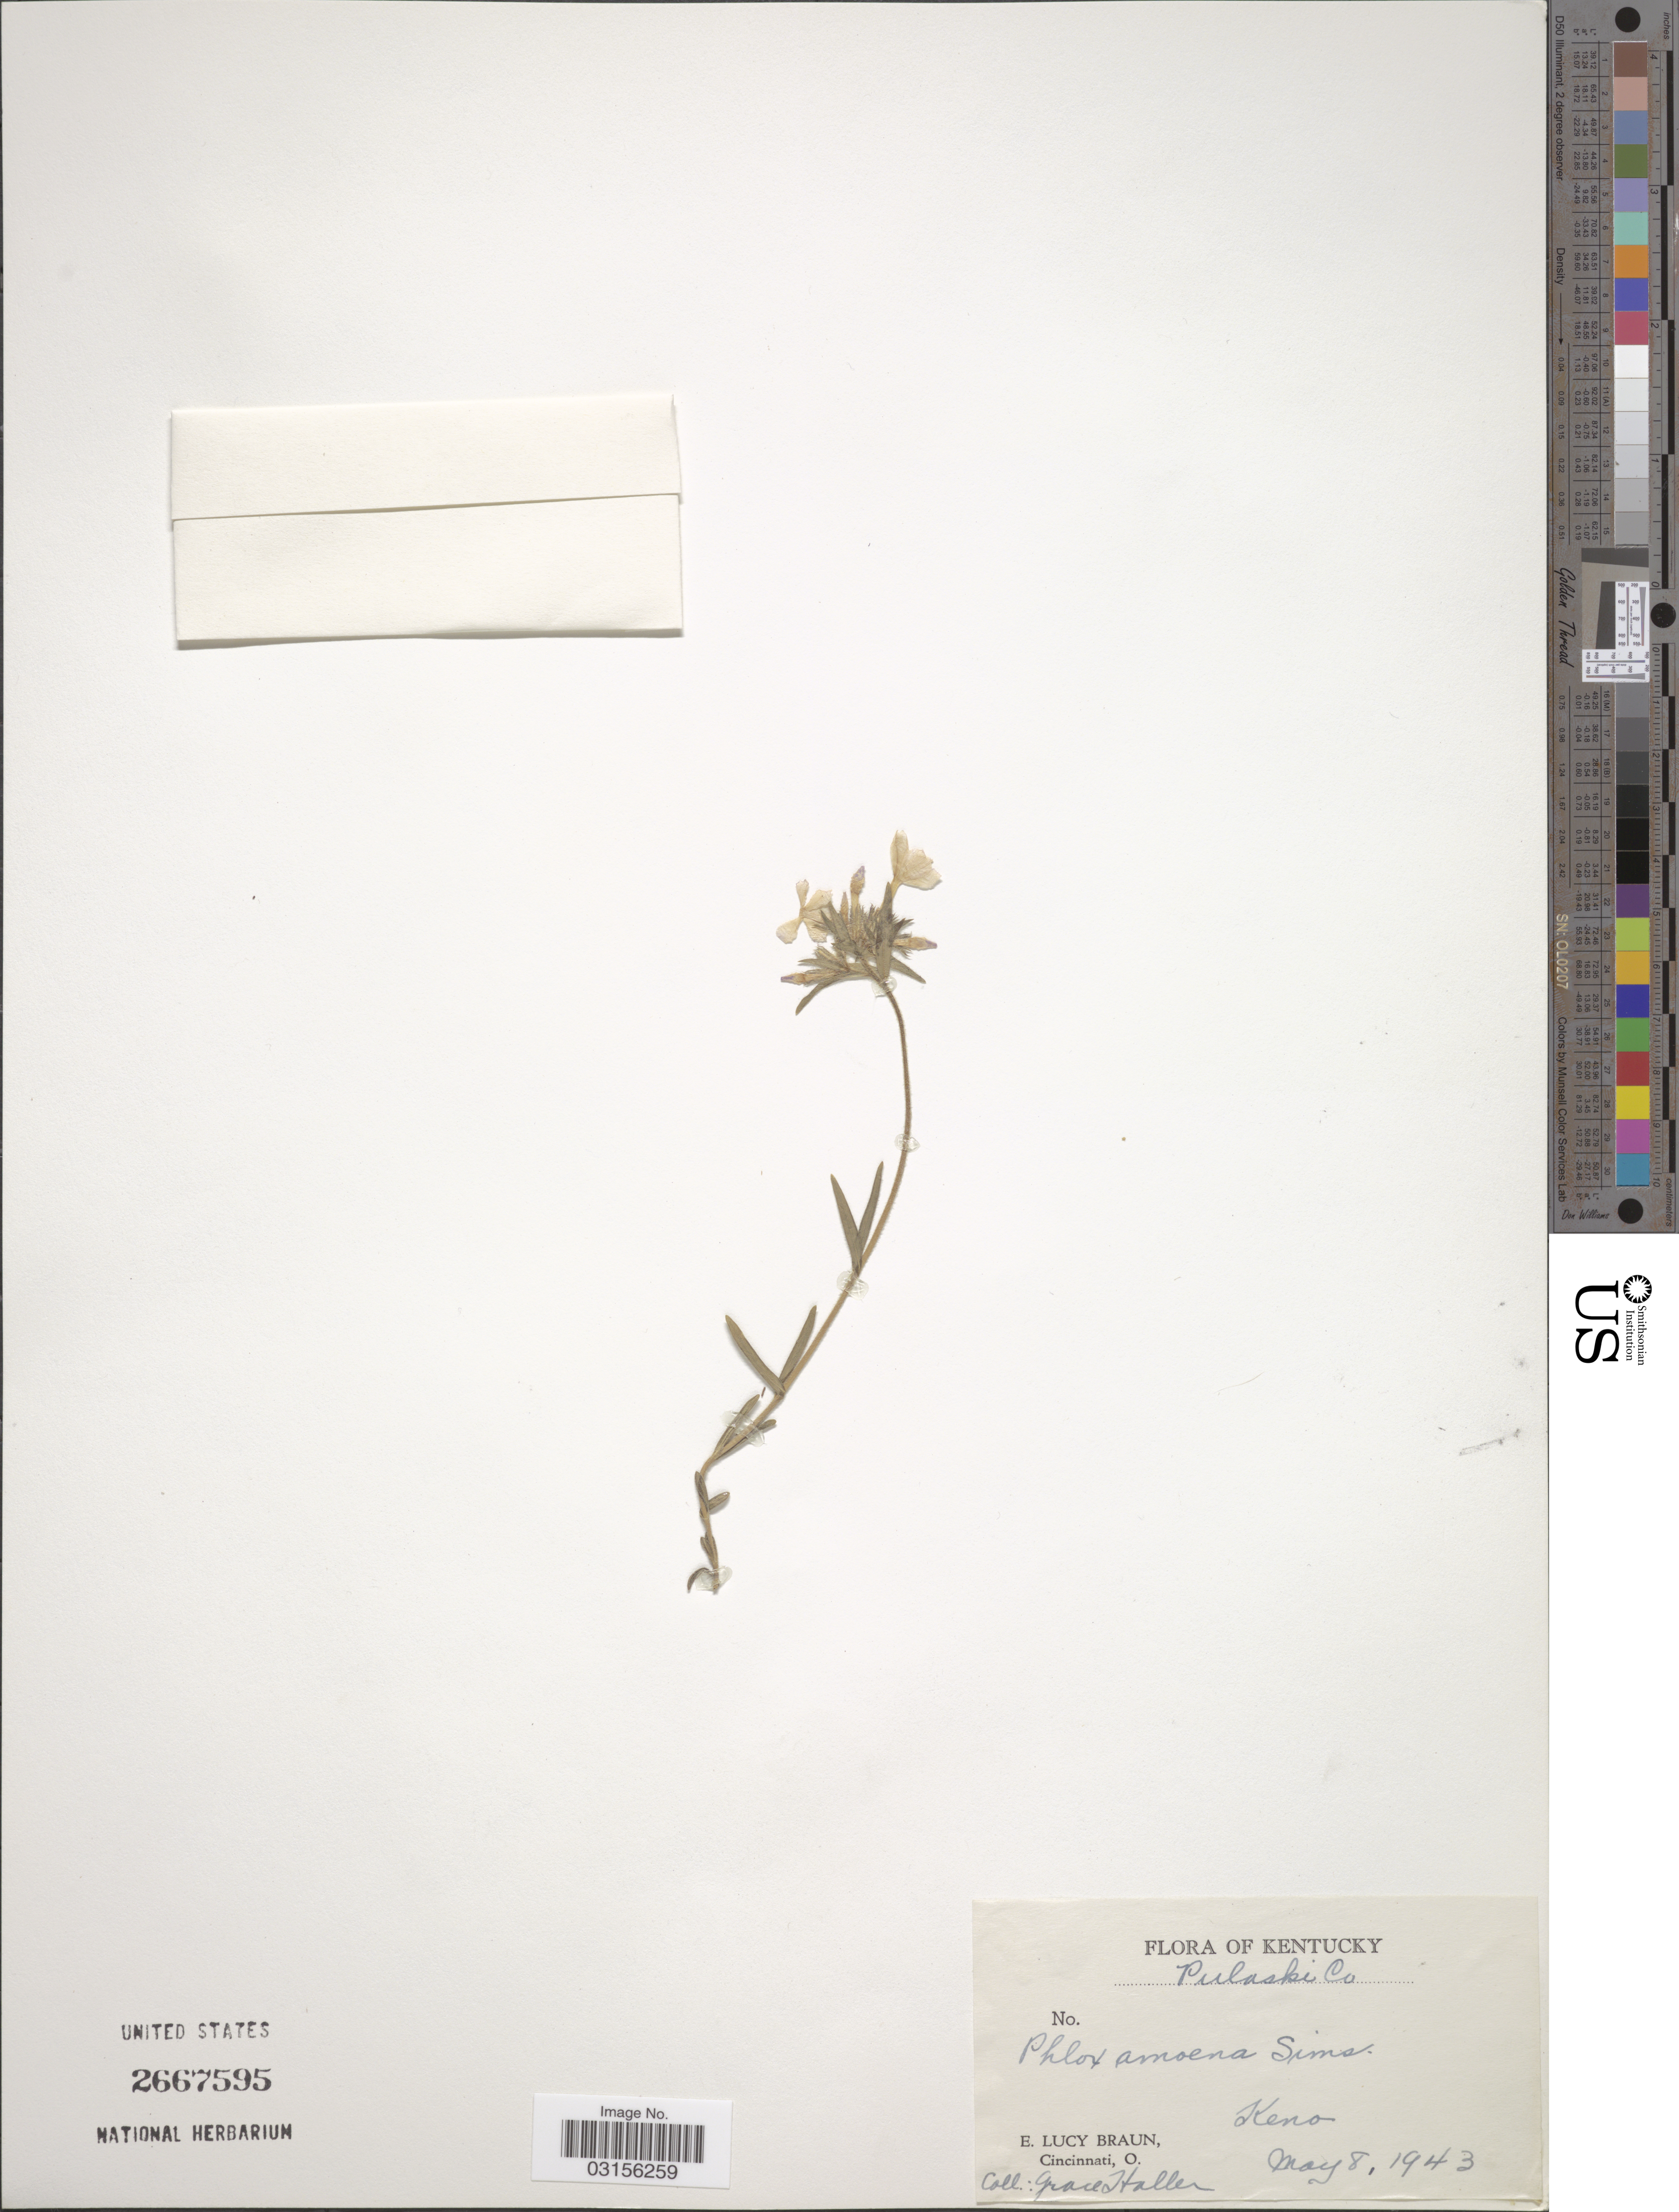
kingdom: Plantae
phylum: Tracheophyta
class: Magnoliopsida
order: Ericales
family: Polemoniaceae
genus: Phlox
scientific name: Phlox amoena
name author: Sims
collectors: G. Haller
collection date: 1943-05-08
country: United States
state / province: Kentucky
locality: Pulaski Co. Keno.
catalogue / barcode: US 2667595